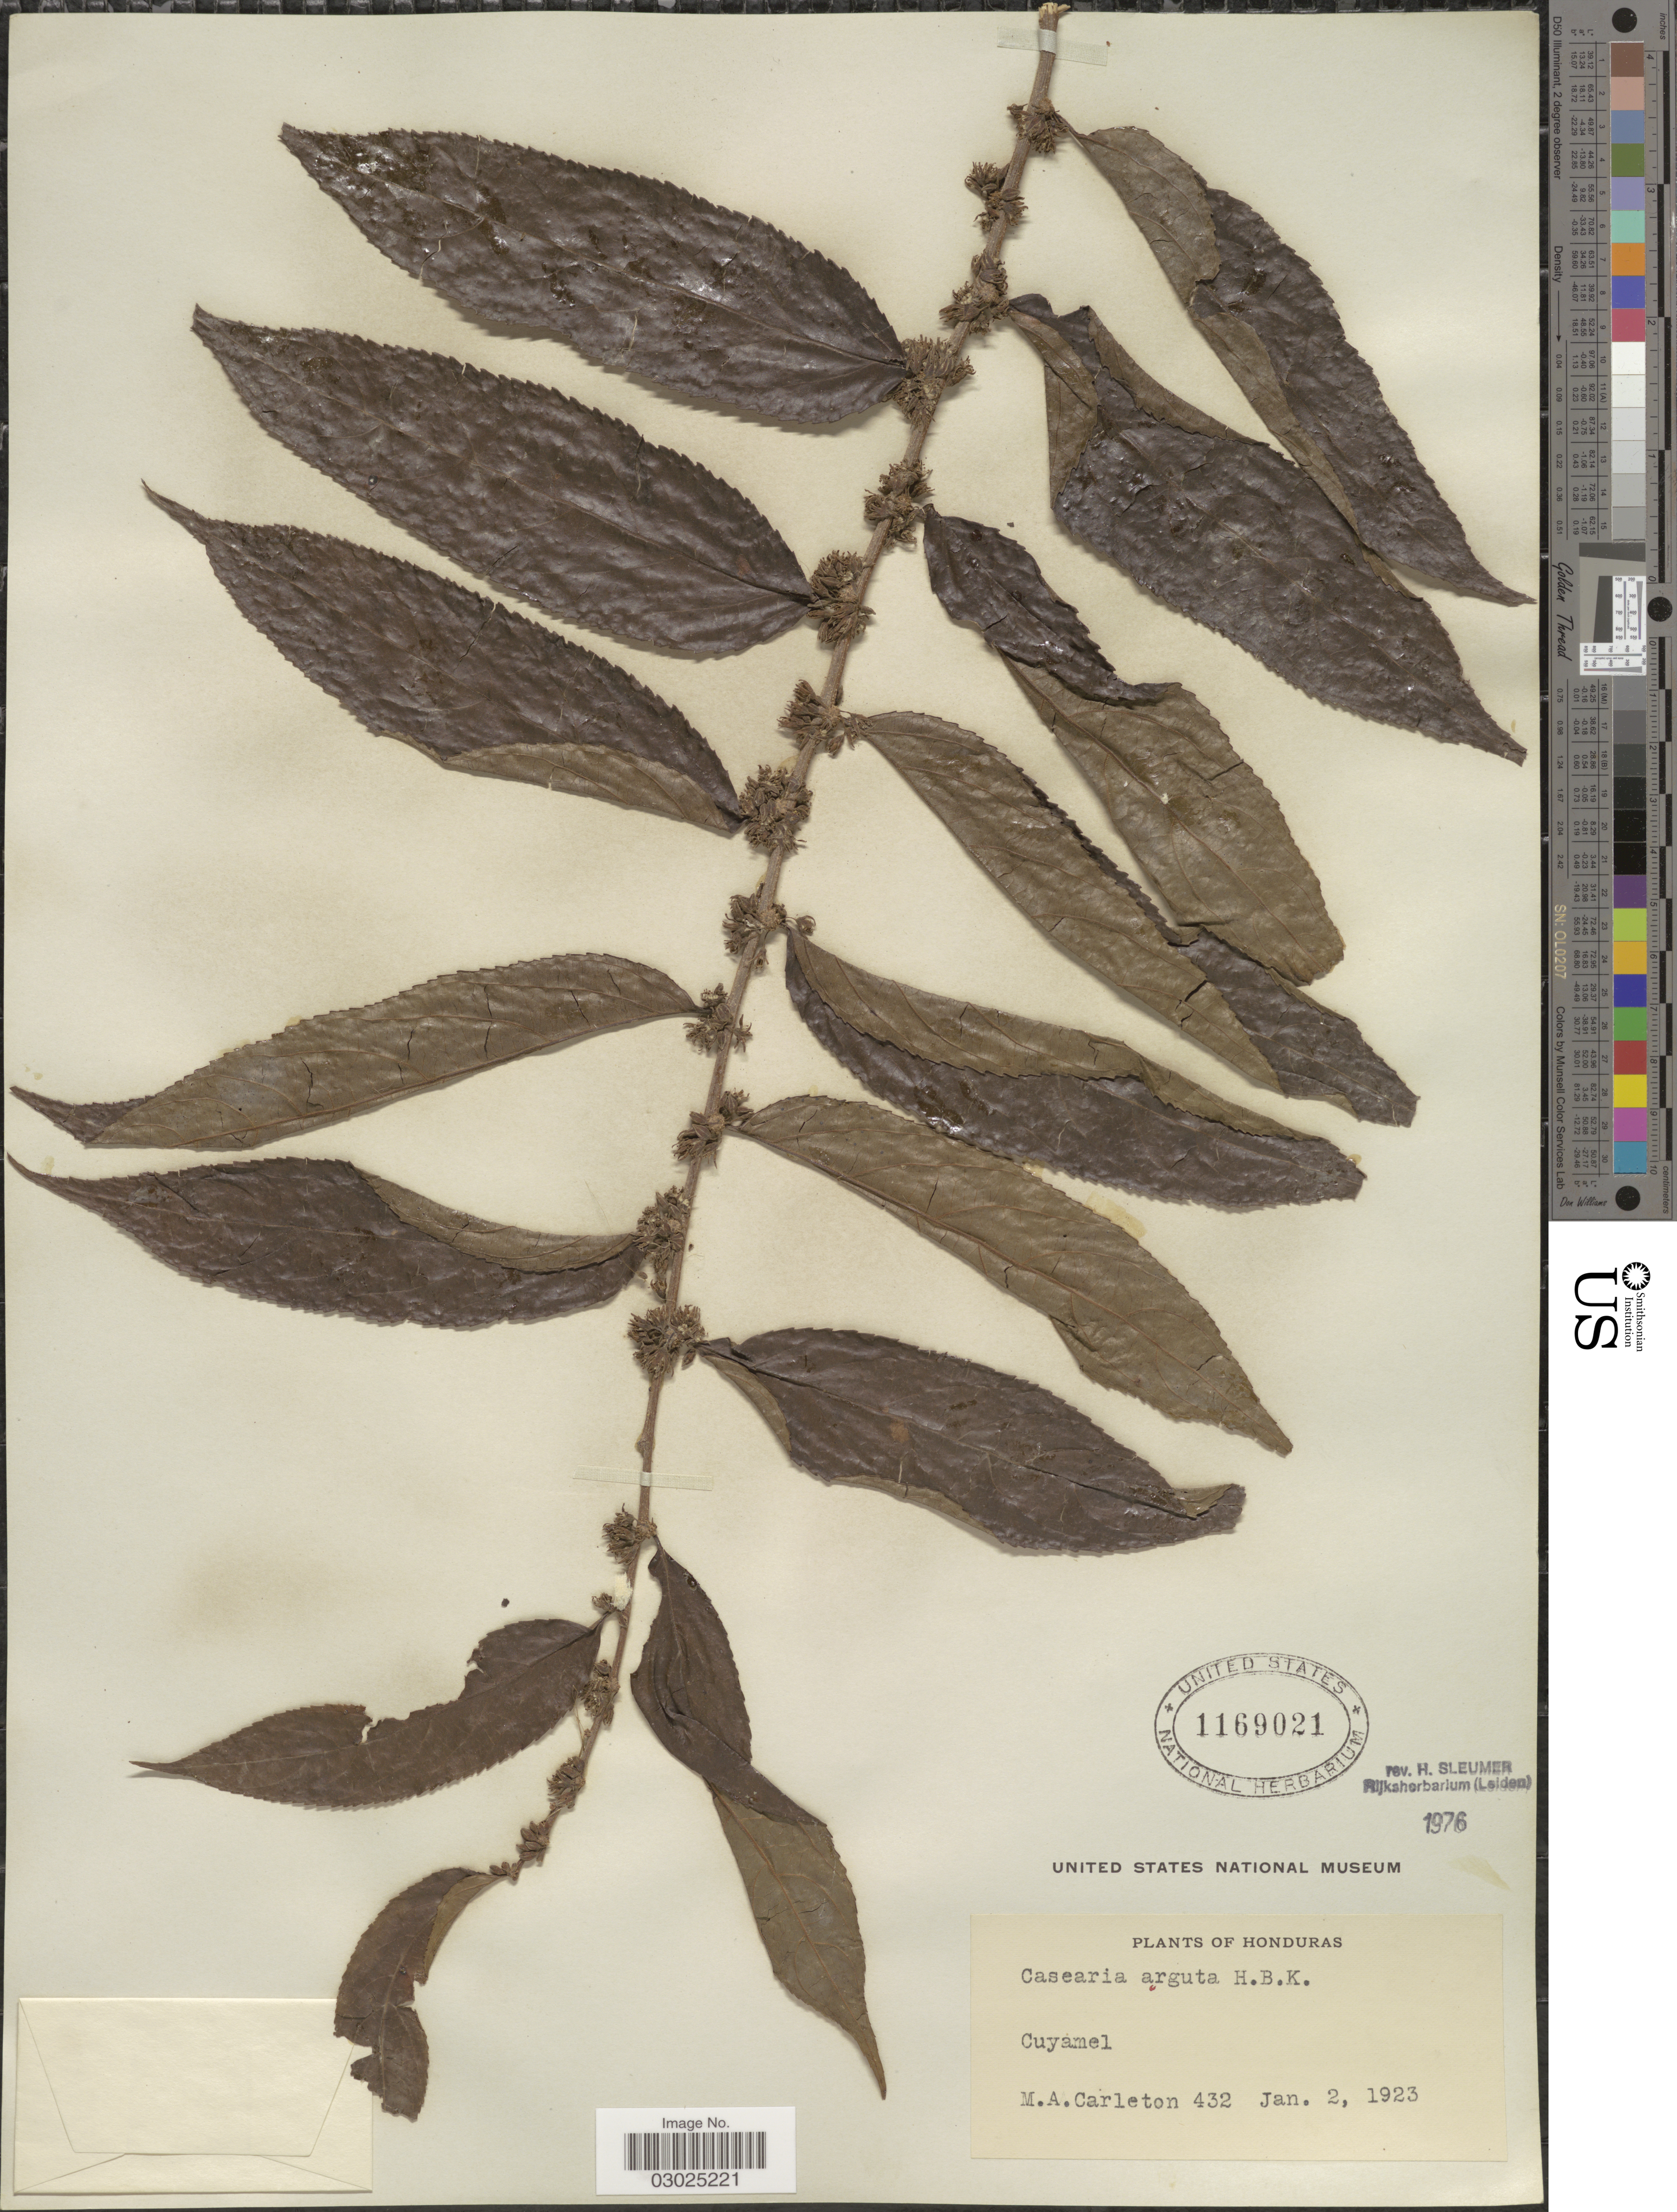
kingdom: Plantae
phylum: Tracheophyta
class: Magnoliopsida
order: Malpighiales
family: Salicaceae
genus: Casearia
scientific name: Casearia arguta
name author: Kunth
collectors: M. A. Carleton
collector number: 432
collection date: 1923-01-02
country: Honduras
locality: Cuyamel.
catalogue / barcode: US 1169021